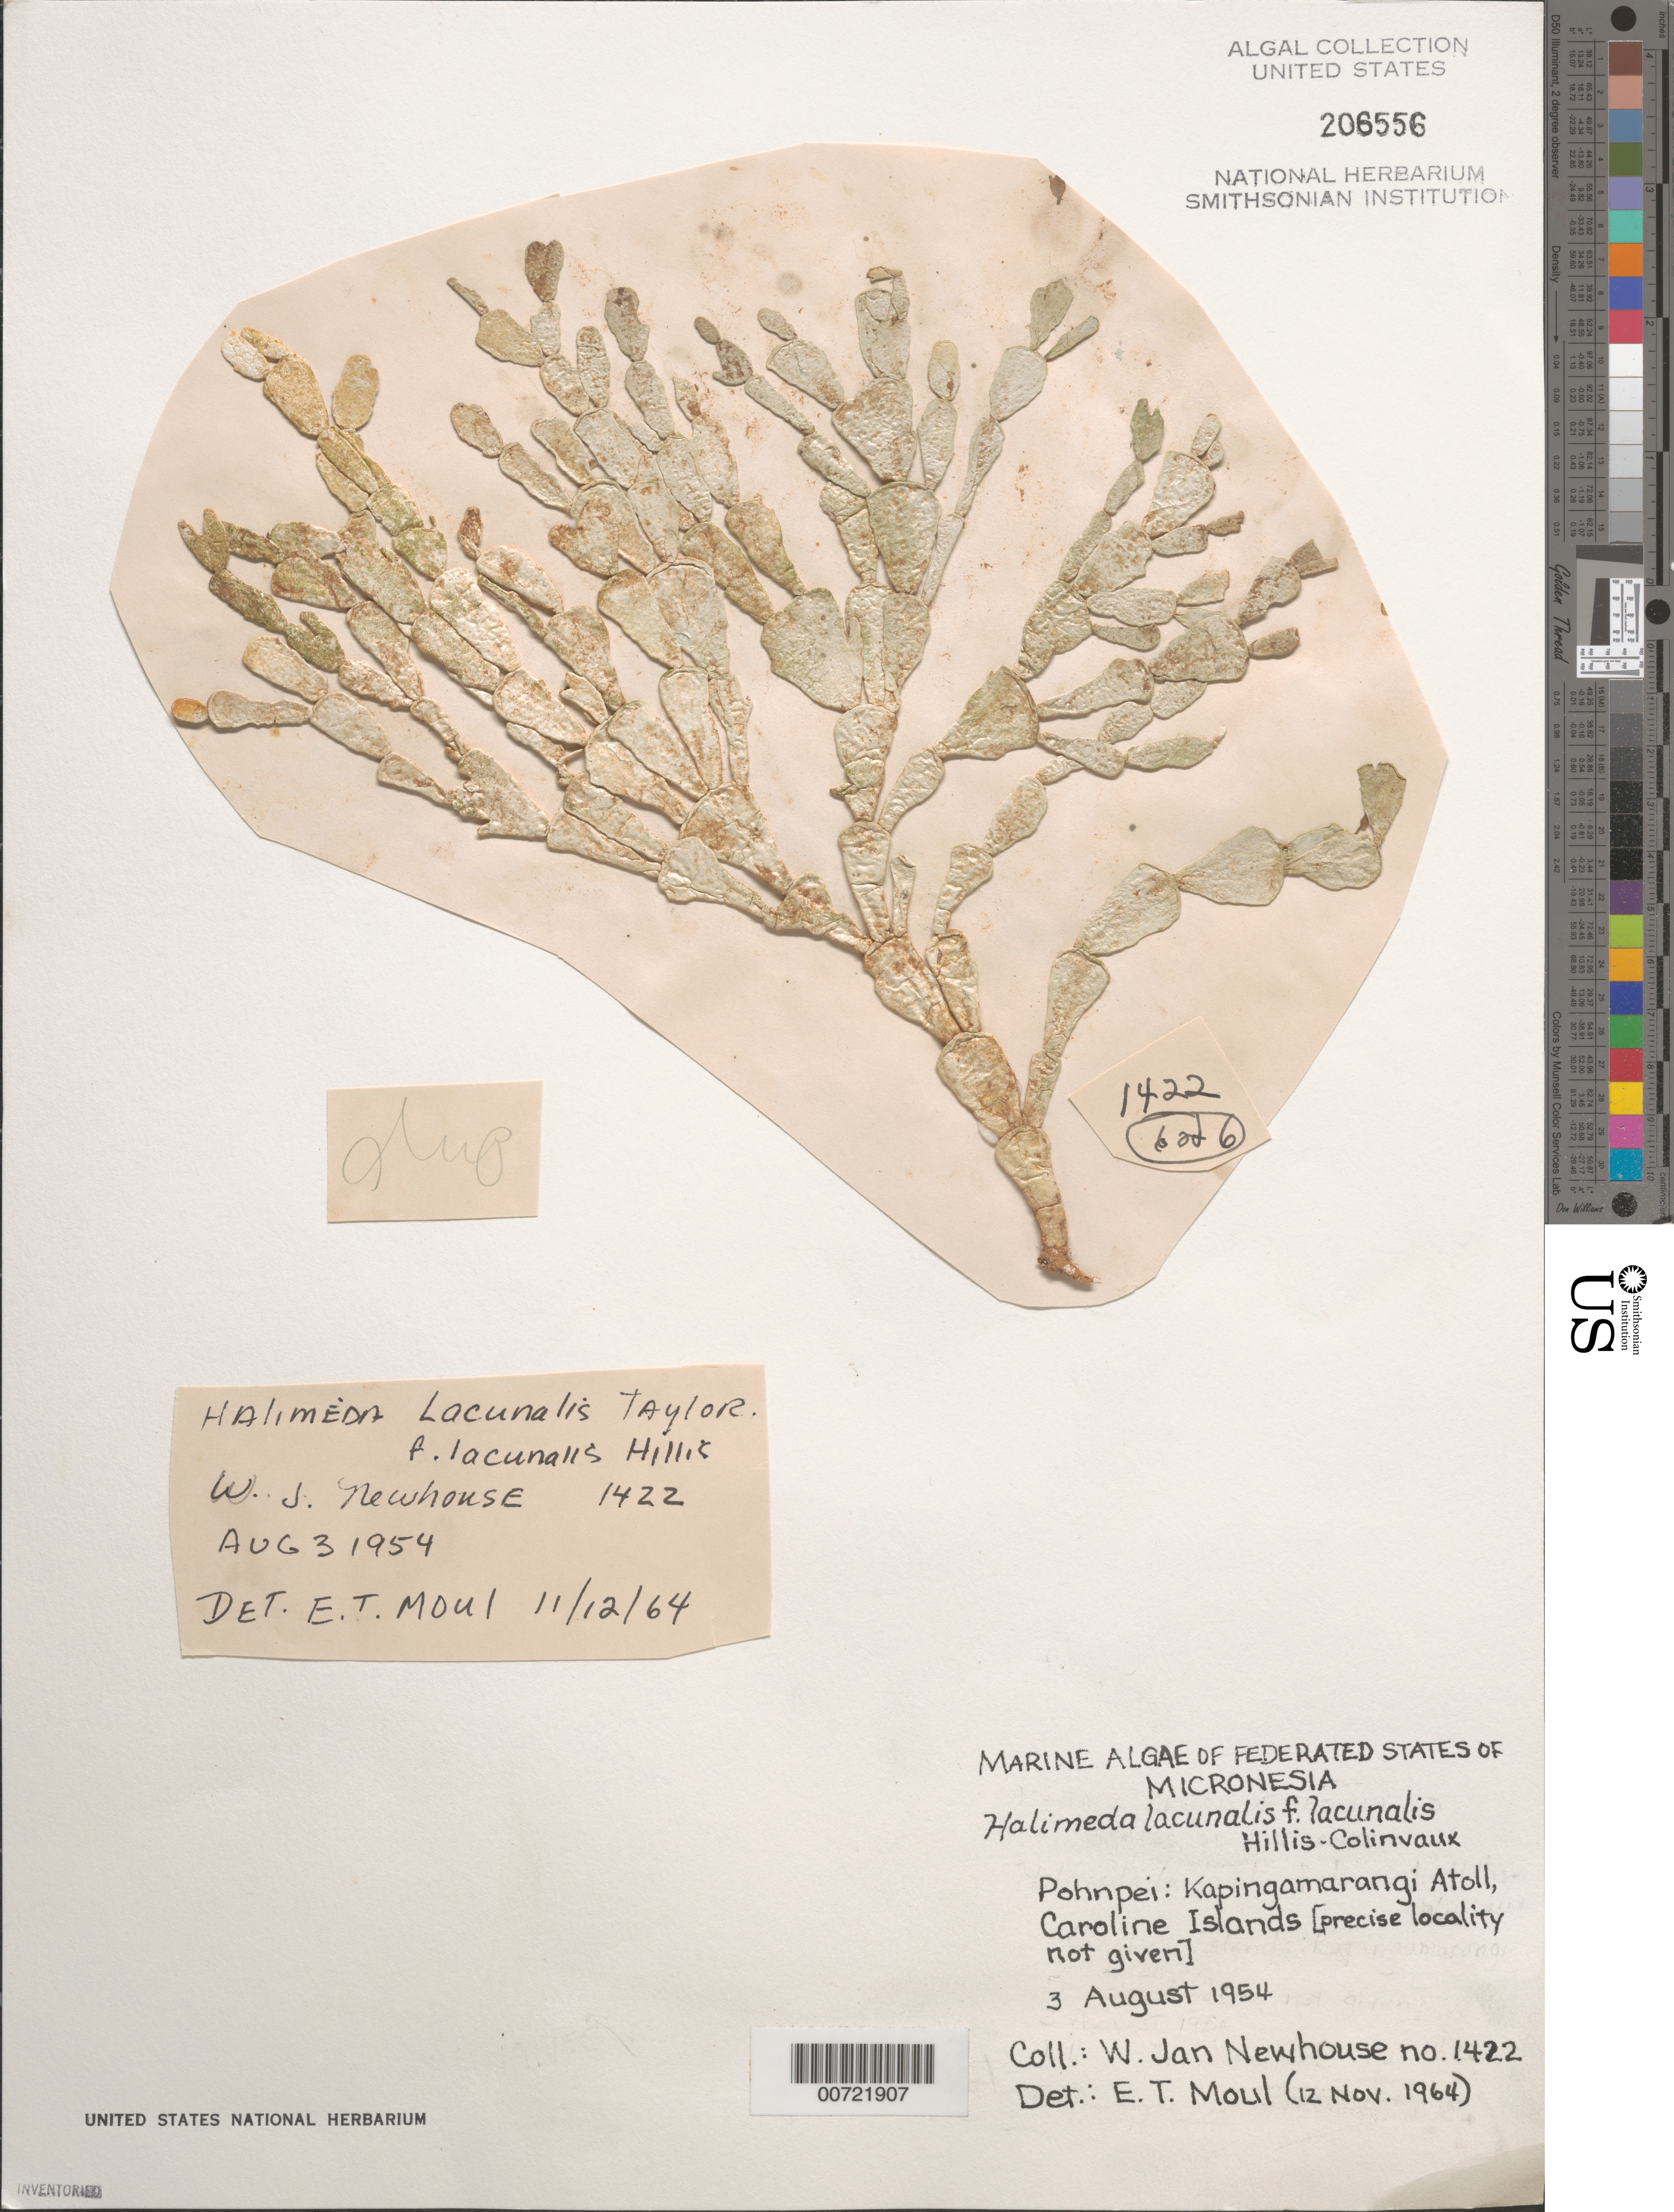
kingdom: Plantae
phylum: Chlorophyta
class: Ulvophyceae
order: Bryopsidales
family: Halimedaceae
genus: Halimeda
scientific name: Halimeda lacunalis f. lacunalis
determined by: Moul, E. T.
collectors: W. J. Newhouse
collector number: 1422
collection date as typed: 03 Aug 1954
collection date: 1954-08-03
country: Micronesia, Federated States of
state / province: Pohnpei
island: Kapingamarangi Atoll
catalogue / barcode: US 206556